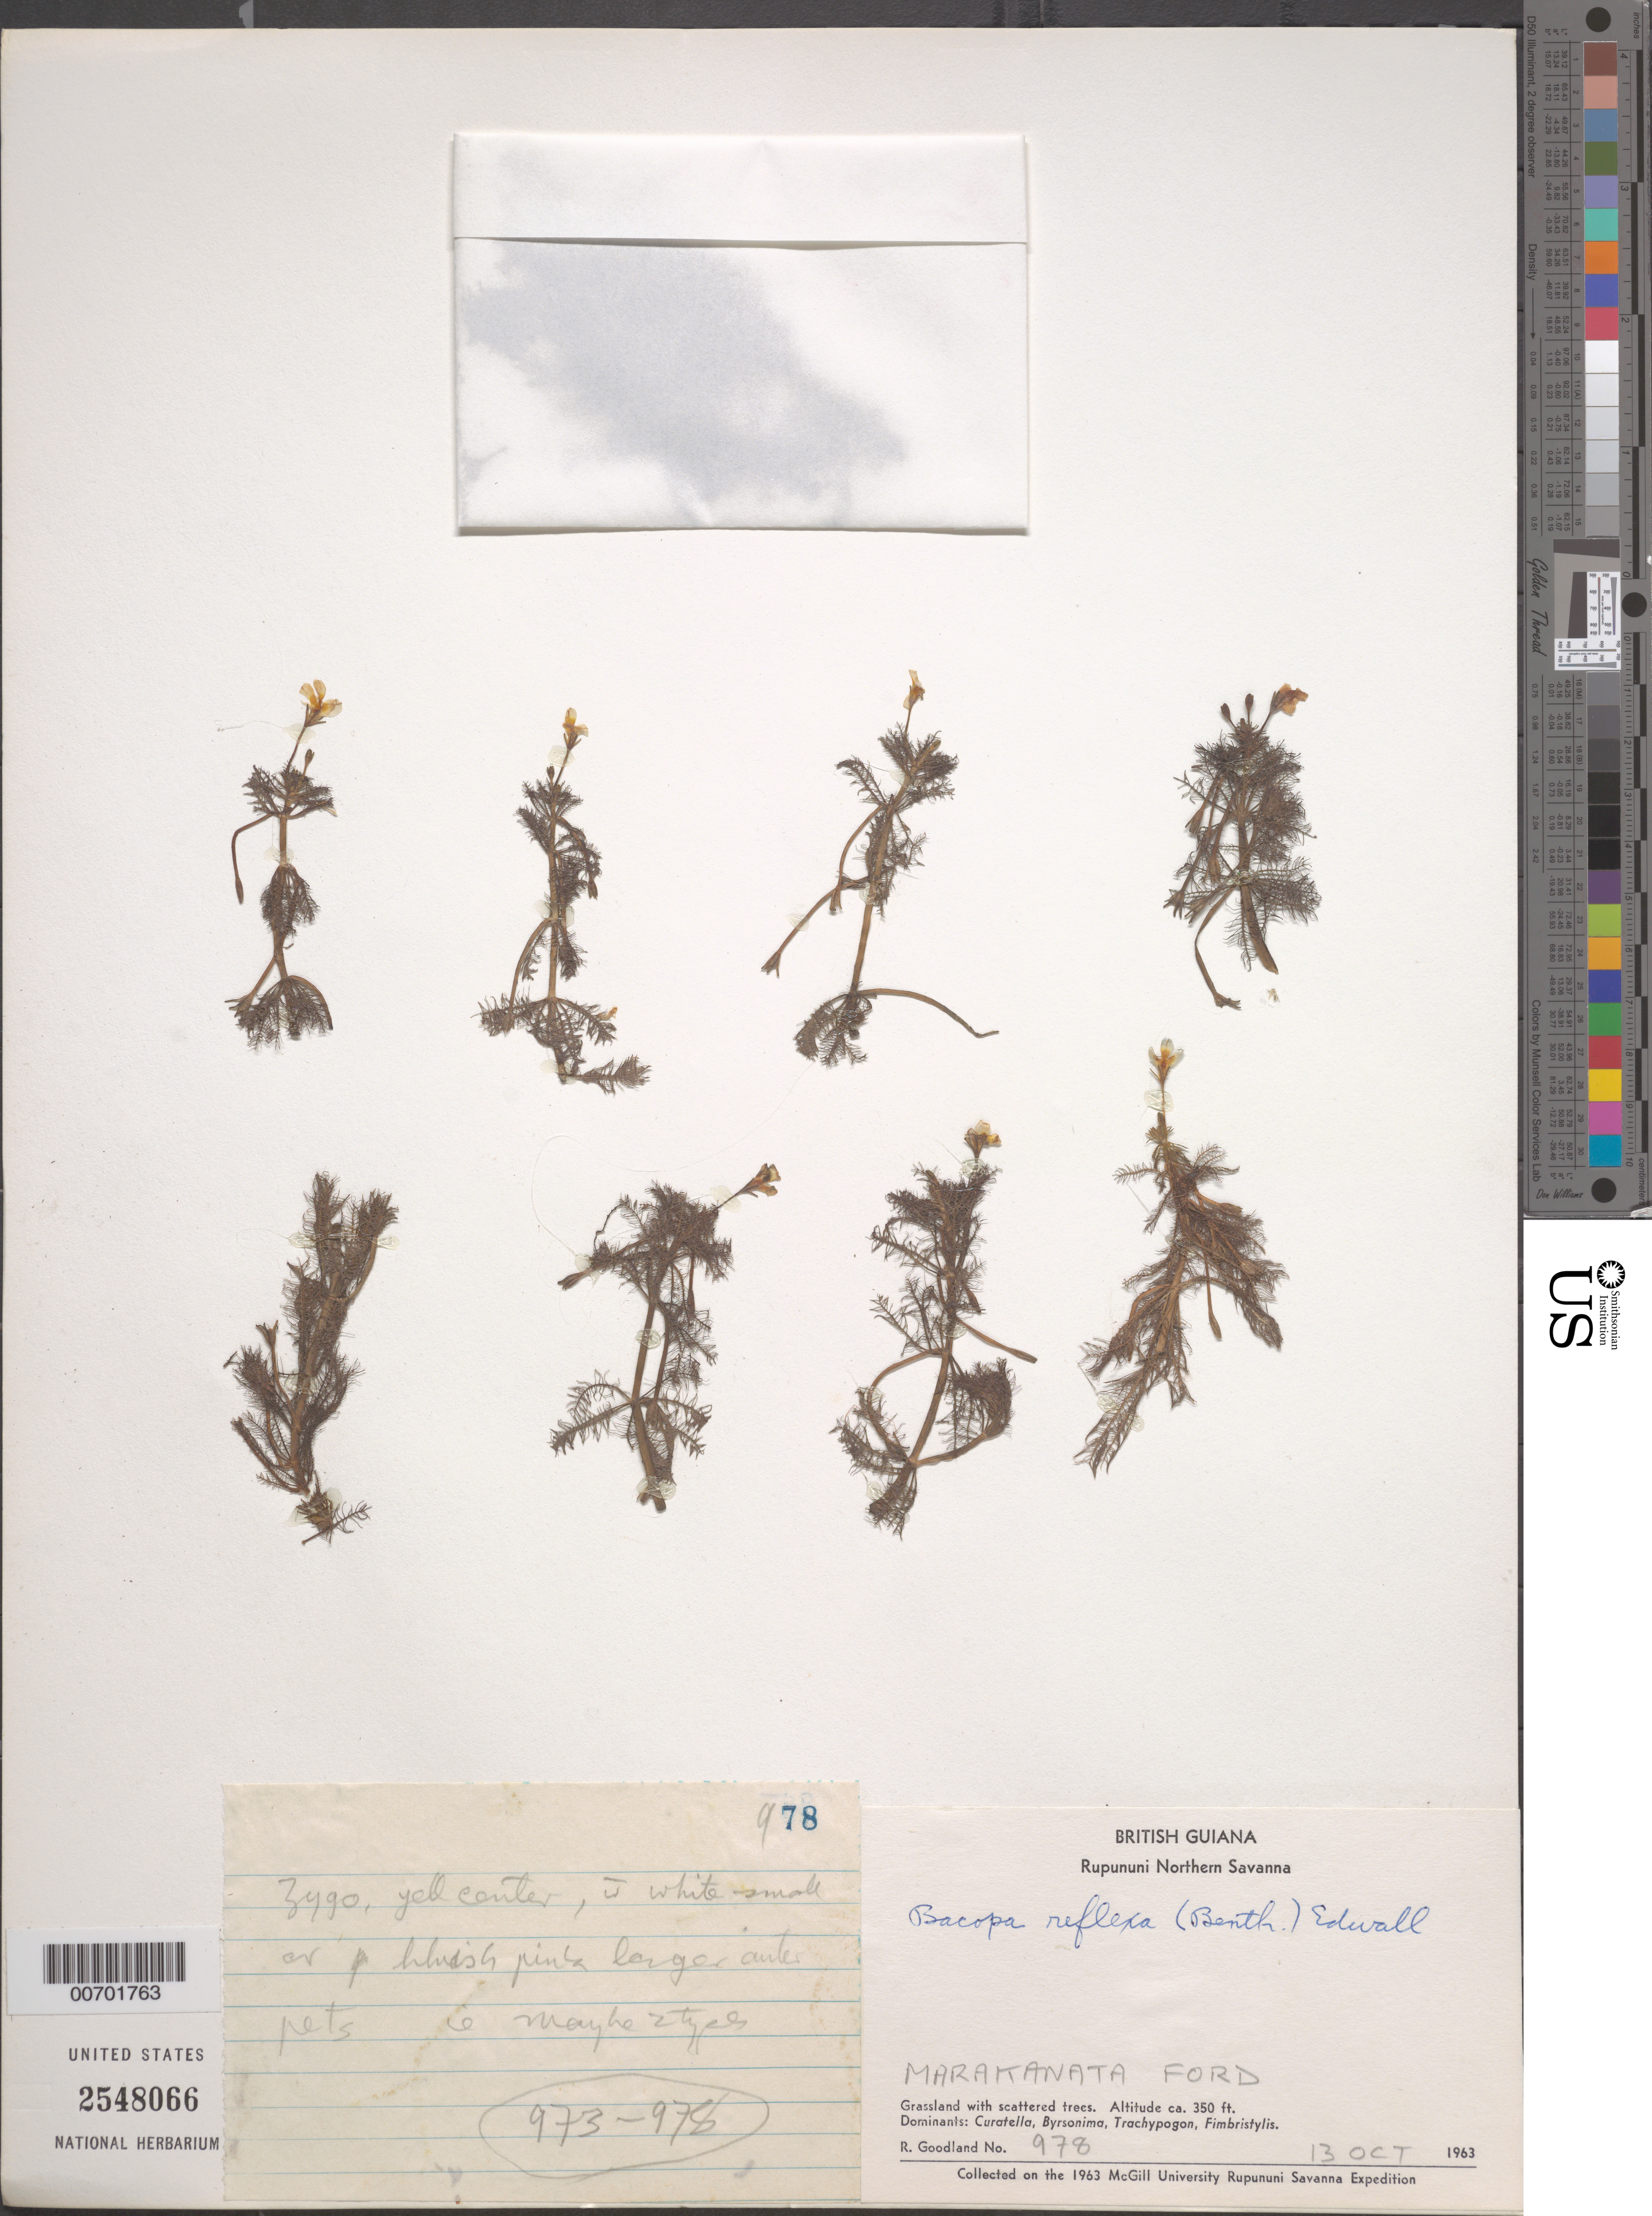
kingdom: Plantae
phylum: Tracheophyta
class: Magnoliopsida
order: Lamiales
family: Plantaginaceae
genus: Bacopa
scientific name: Bacopa reflexa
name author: (Benth.) Edwall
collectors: R. Goodland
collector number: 978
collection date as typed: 13-Oct-63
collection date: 1963-10-13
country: Guyana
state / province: U. Takutu-U. Essequibo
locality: Rupununi Northern Savanna, Marakanata Ford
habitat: Grassland with scattered trees. Dominants: Curatella, Byrsonima, Trachypogon, Fimbristylis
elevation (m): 107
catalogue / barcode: US 2548066